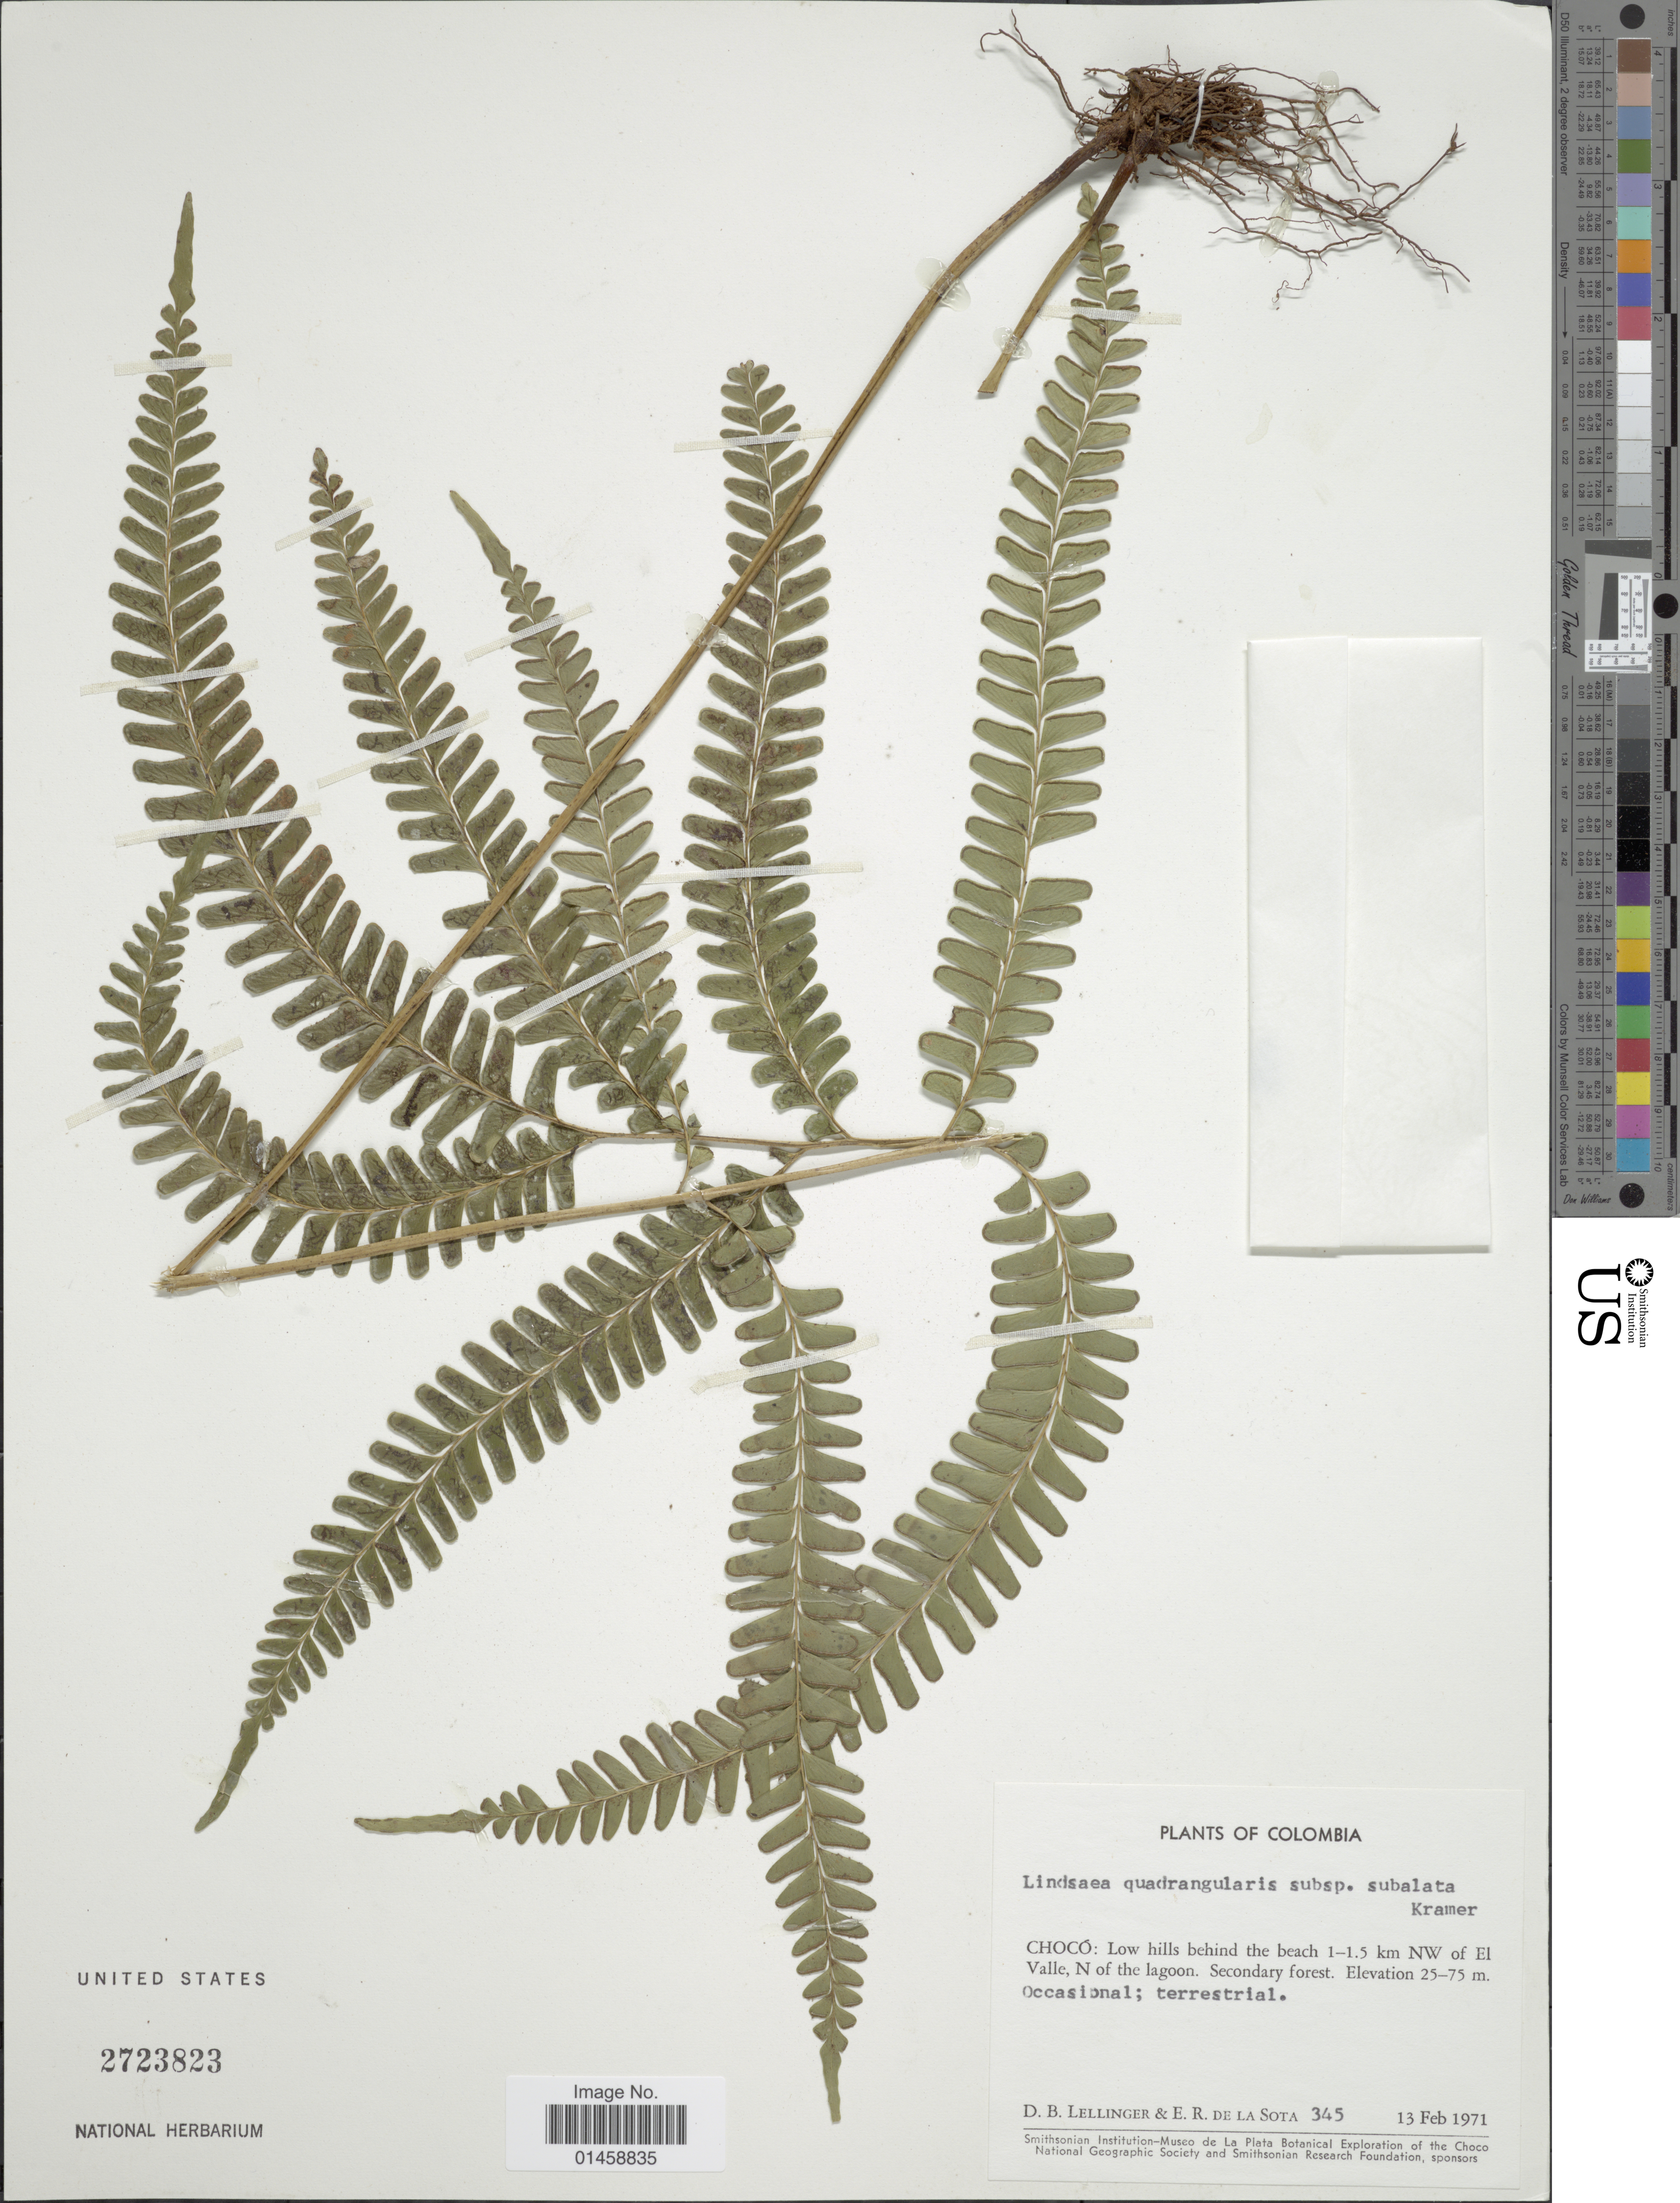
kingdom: Plantae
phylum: Tracheophyta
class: Polypodiopsida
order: Polypodiales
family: Lindsaeaceae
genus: Lindsaea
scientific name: Lindsaea quadrangularis subsp. subalata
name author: K.U. Kramer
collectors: D. B. Lellinger & E. R. de la Sota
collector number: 345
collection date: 1971-02-13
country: Colombia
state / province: Chocó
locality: Low hills behind the beach 1-1.5km NW of El Valle, N of the lagoon. Secondary forest.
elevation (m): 25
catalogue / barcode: US 2723823